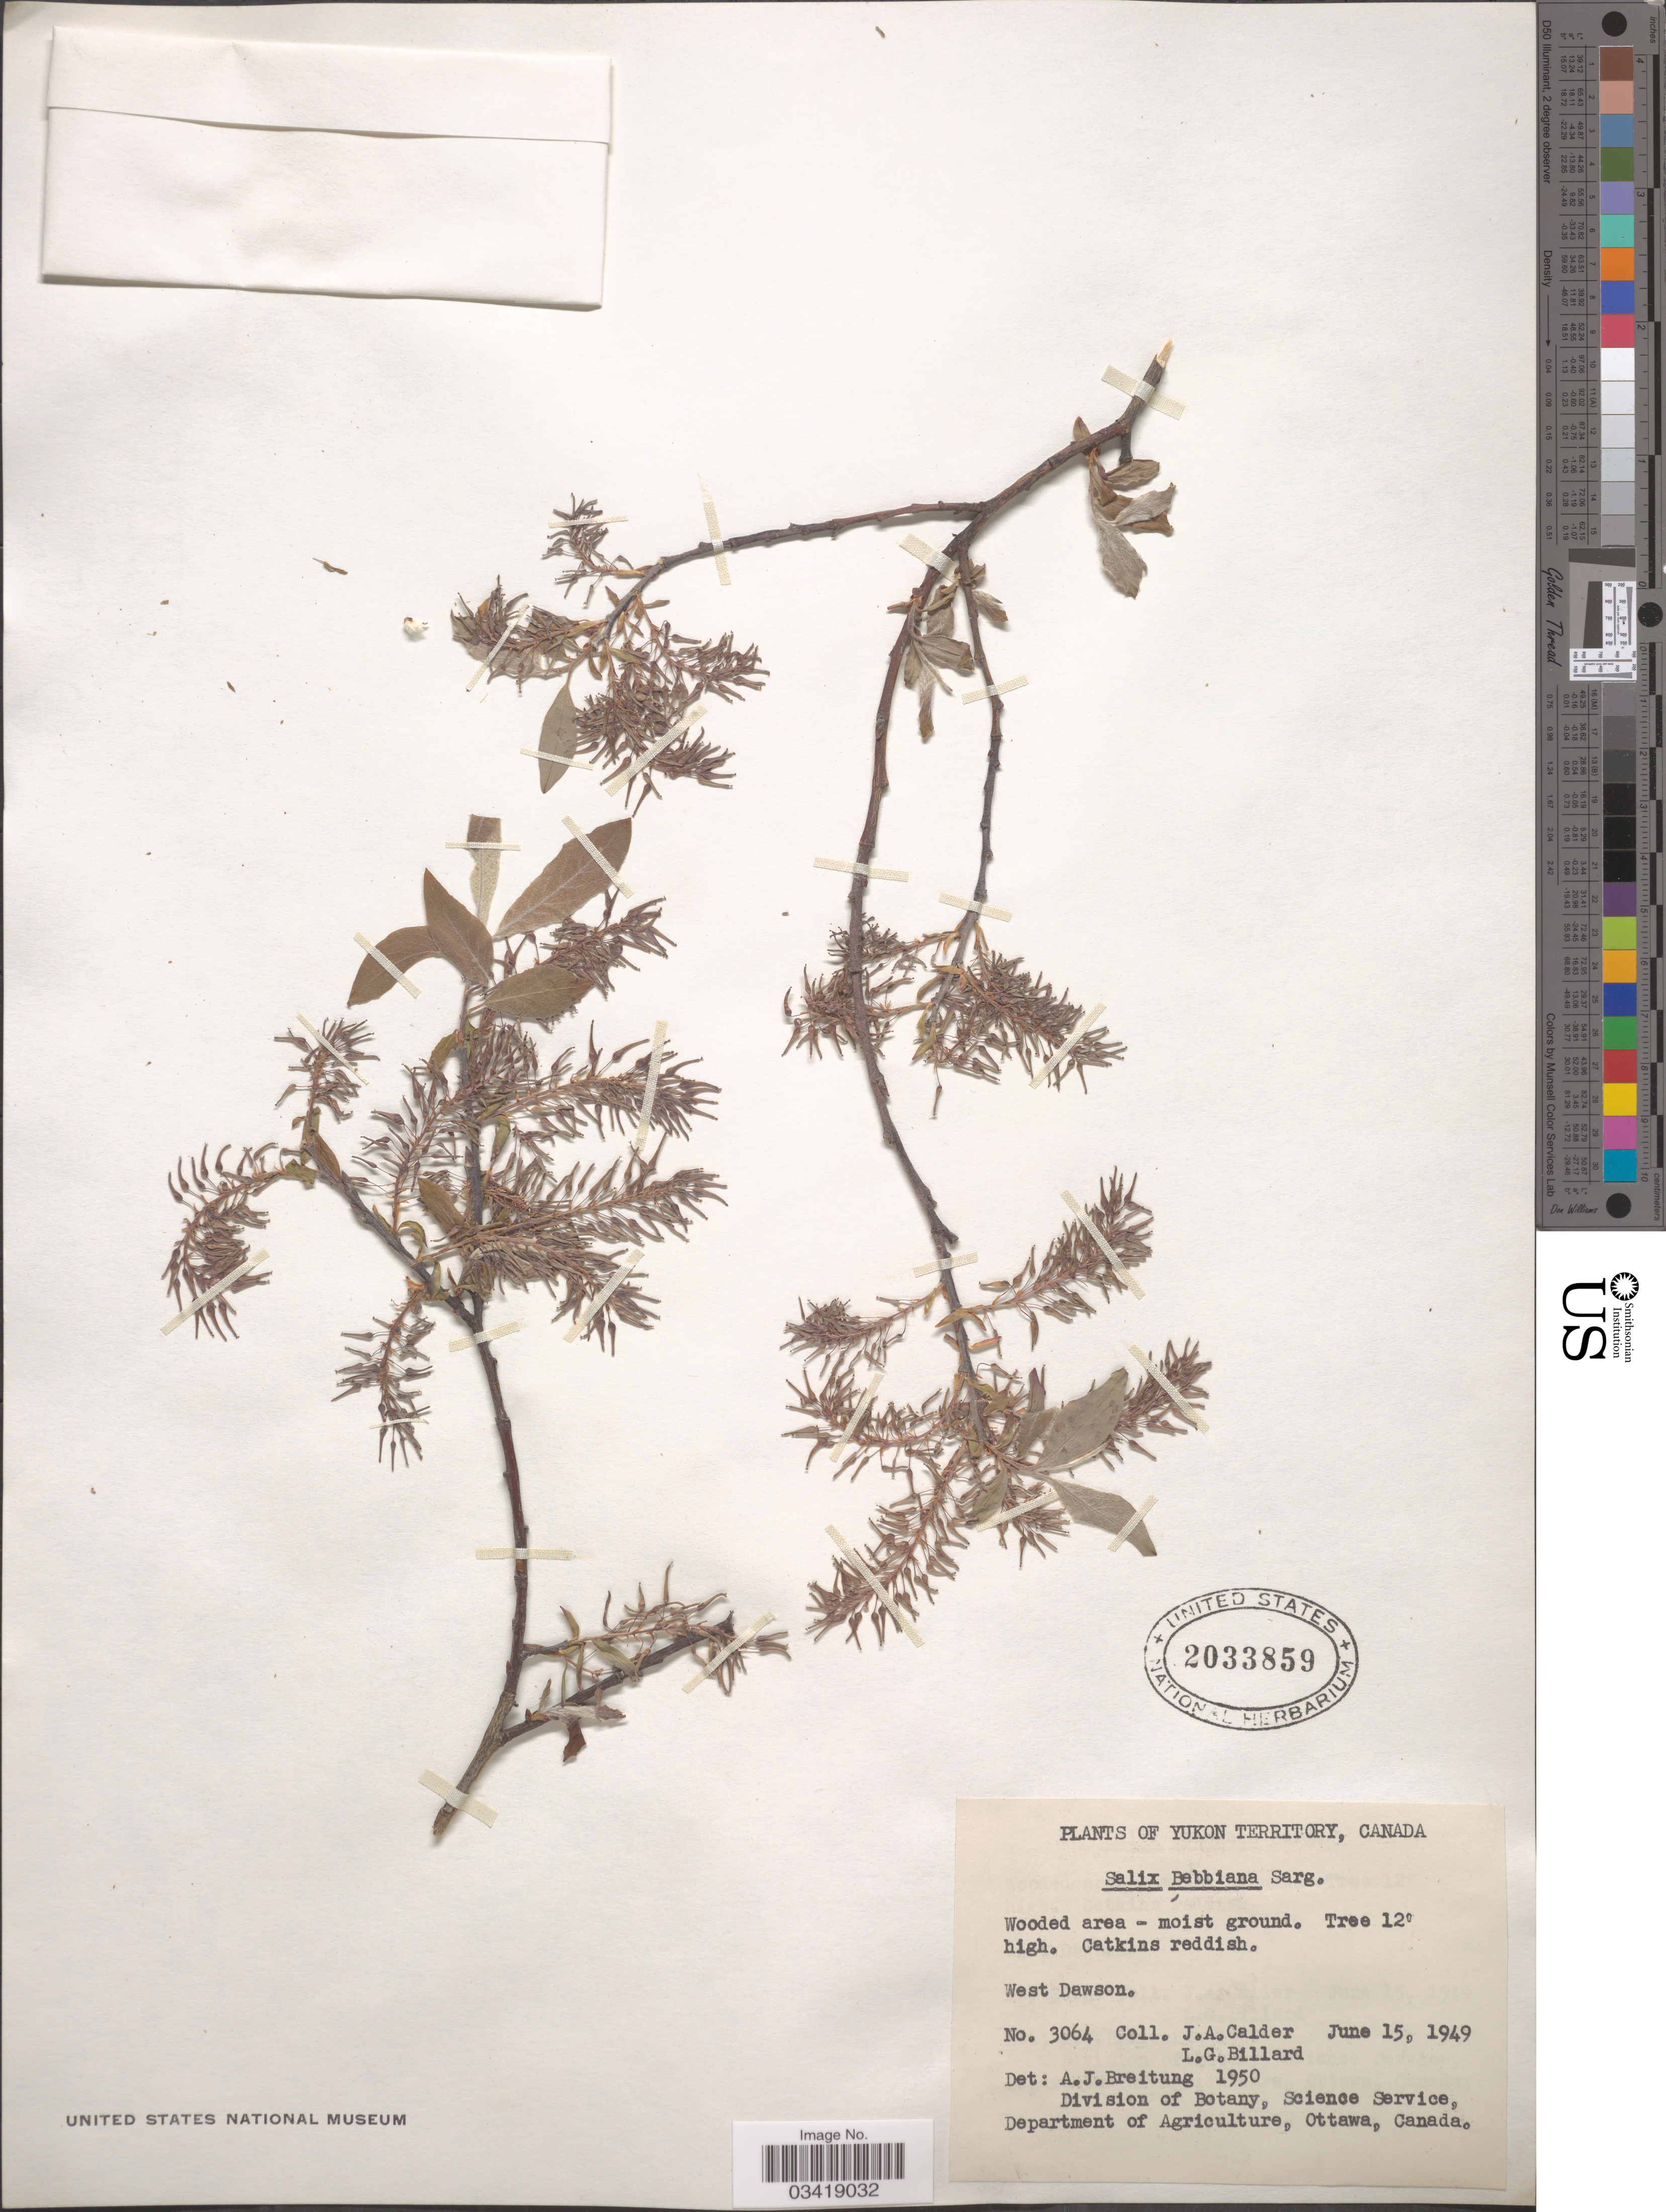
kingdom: Plantae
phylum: Tracheophyta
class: Magnoliopsida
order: Malpighiales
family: Salicaceae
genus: Salix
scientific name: Salix bebbiana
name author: Sarg.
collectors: J. A. Calder & L. Billard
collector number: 3064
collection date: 1949-06-15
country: Canada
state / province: Yukon Territory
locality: West Dawson.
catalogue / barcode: US 2033859